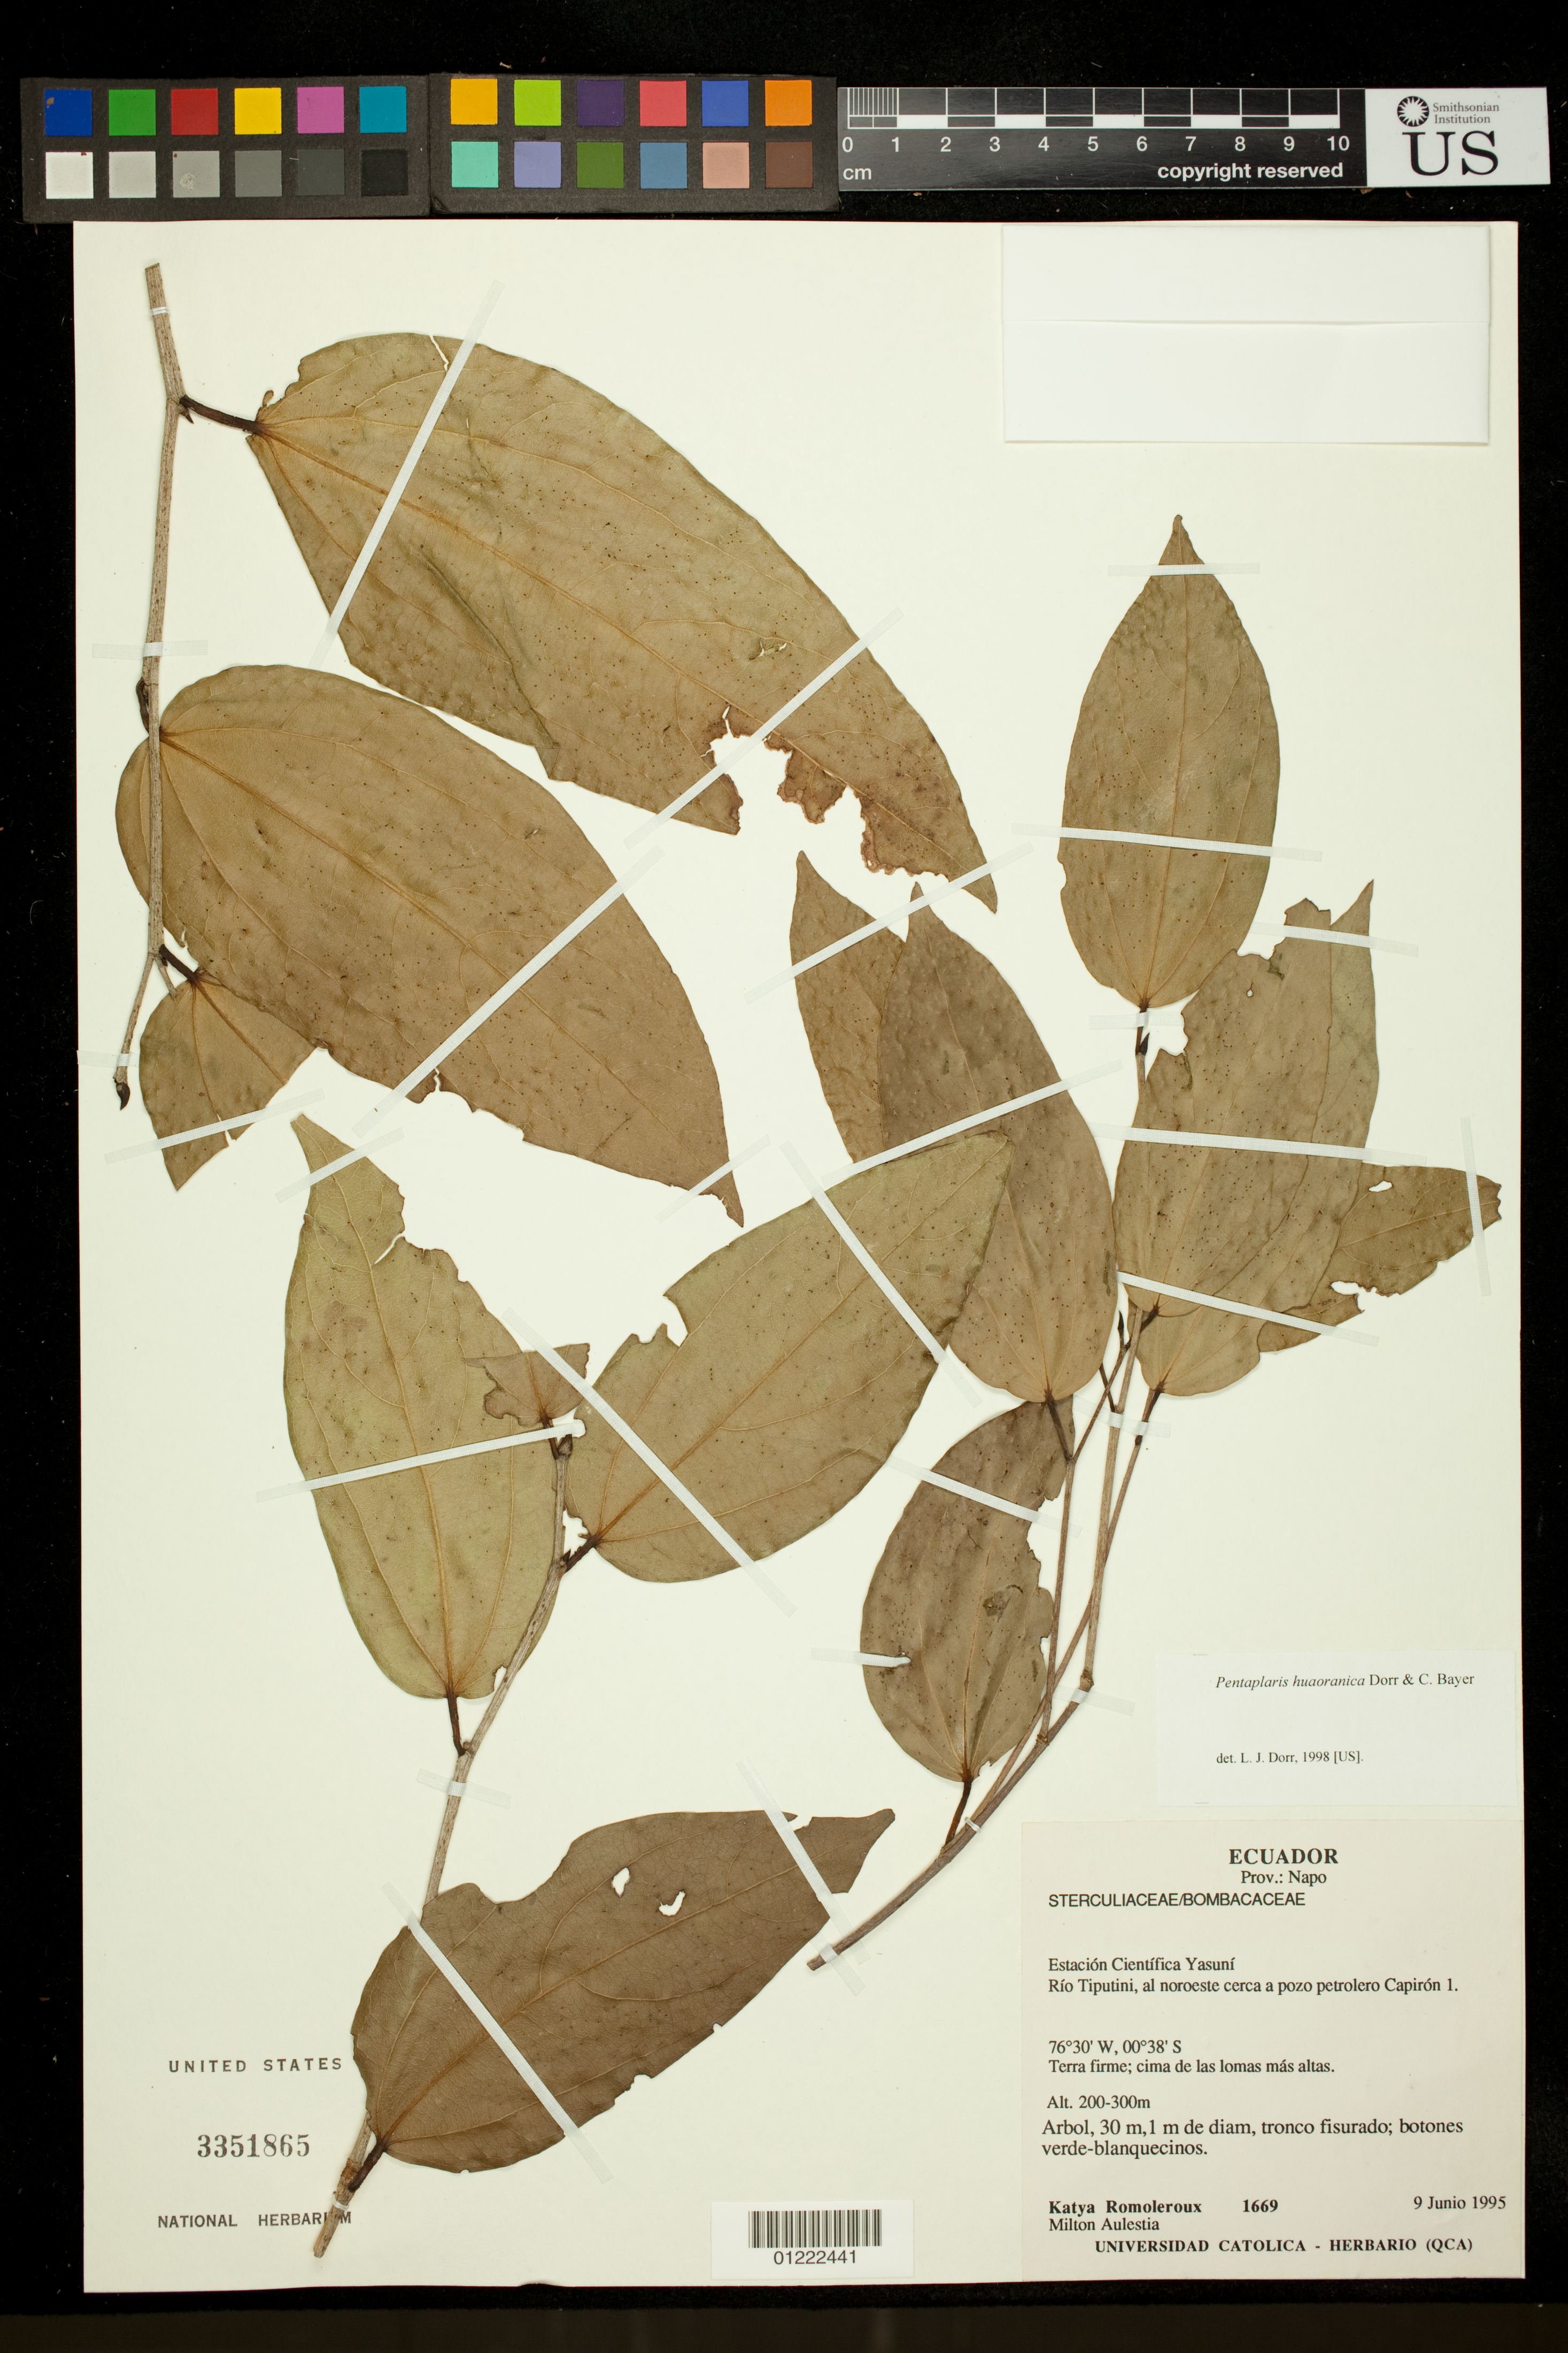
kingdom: Plantae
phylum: Tracheophyta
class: Magnoliopsida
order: Malvales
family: Malvaceae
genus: Pentaplaris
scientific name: Pentaplaris huaoranica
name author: Dorr & C. Bayer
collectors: K. Romoleroux & M. Aulestia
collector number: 1669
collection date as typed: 6/9/1995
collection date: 1995-06-09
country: Ecuador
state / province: Napo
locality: Prov.: Napo. Estación Científica Yasuní. Río Tiputini, al noroeste cerca a pozo petrolero Capirón 1.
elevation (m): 200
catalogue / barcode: US 3351865